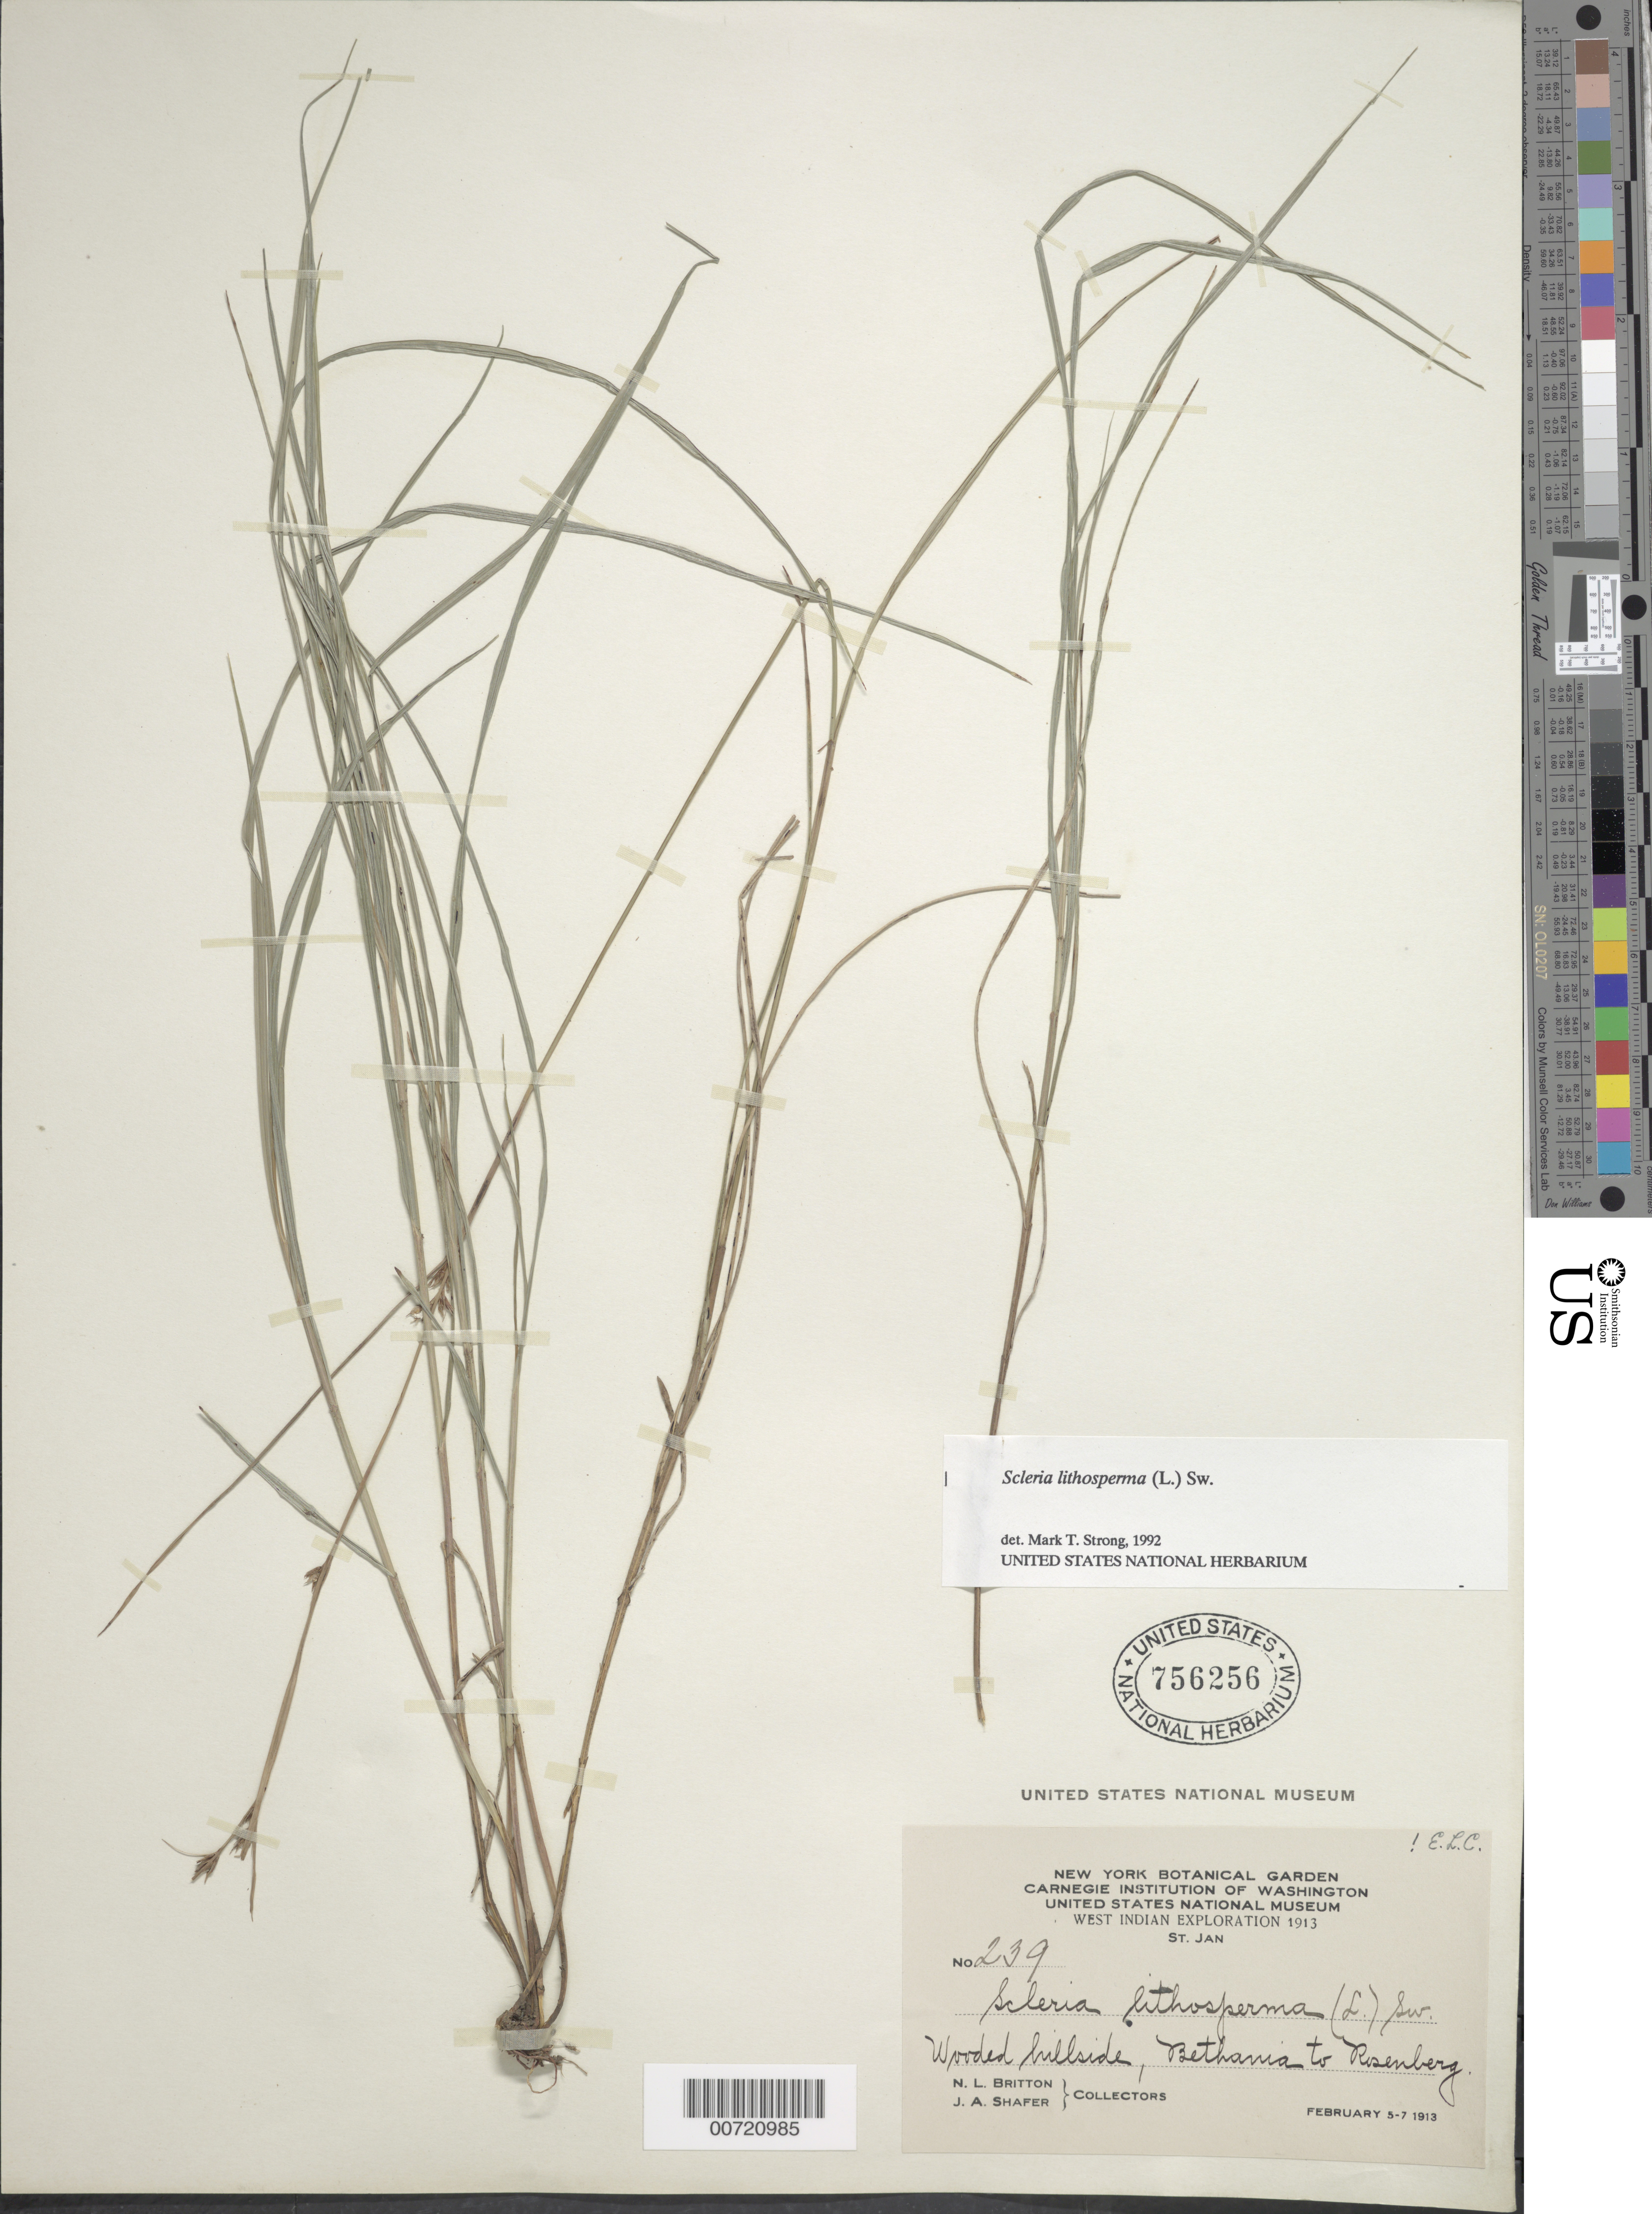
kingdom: Plantae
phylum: Tracheophyta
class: Liliopsida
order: Poales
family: Cyperaceae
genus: Scleria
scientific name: Scleria lithosperma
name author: (L.) Sw.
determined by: Strong, M. T., (US), Smithsonian Institution - National Museum of Natural History (UNITED STATES)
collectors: N. Britton & J. A. Shafer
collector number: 239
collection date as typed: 05 Feb 1913 to 07 Feb 1913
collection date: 1913-02-05/1913-02-07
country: U.S. Virgin Islands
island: St. John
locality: St. John: Bethamia to Rosenberg.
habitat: Wooded hillside.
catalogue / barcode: US 756256